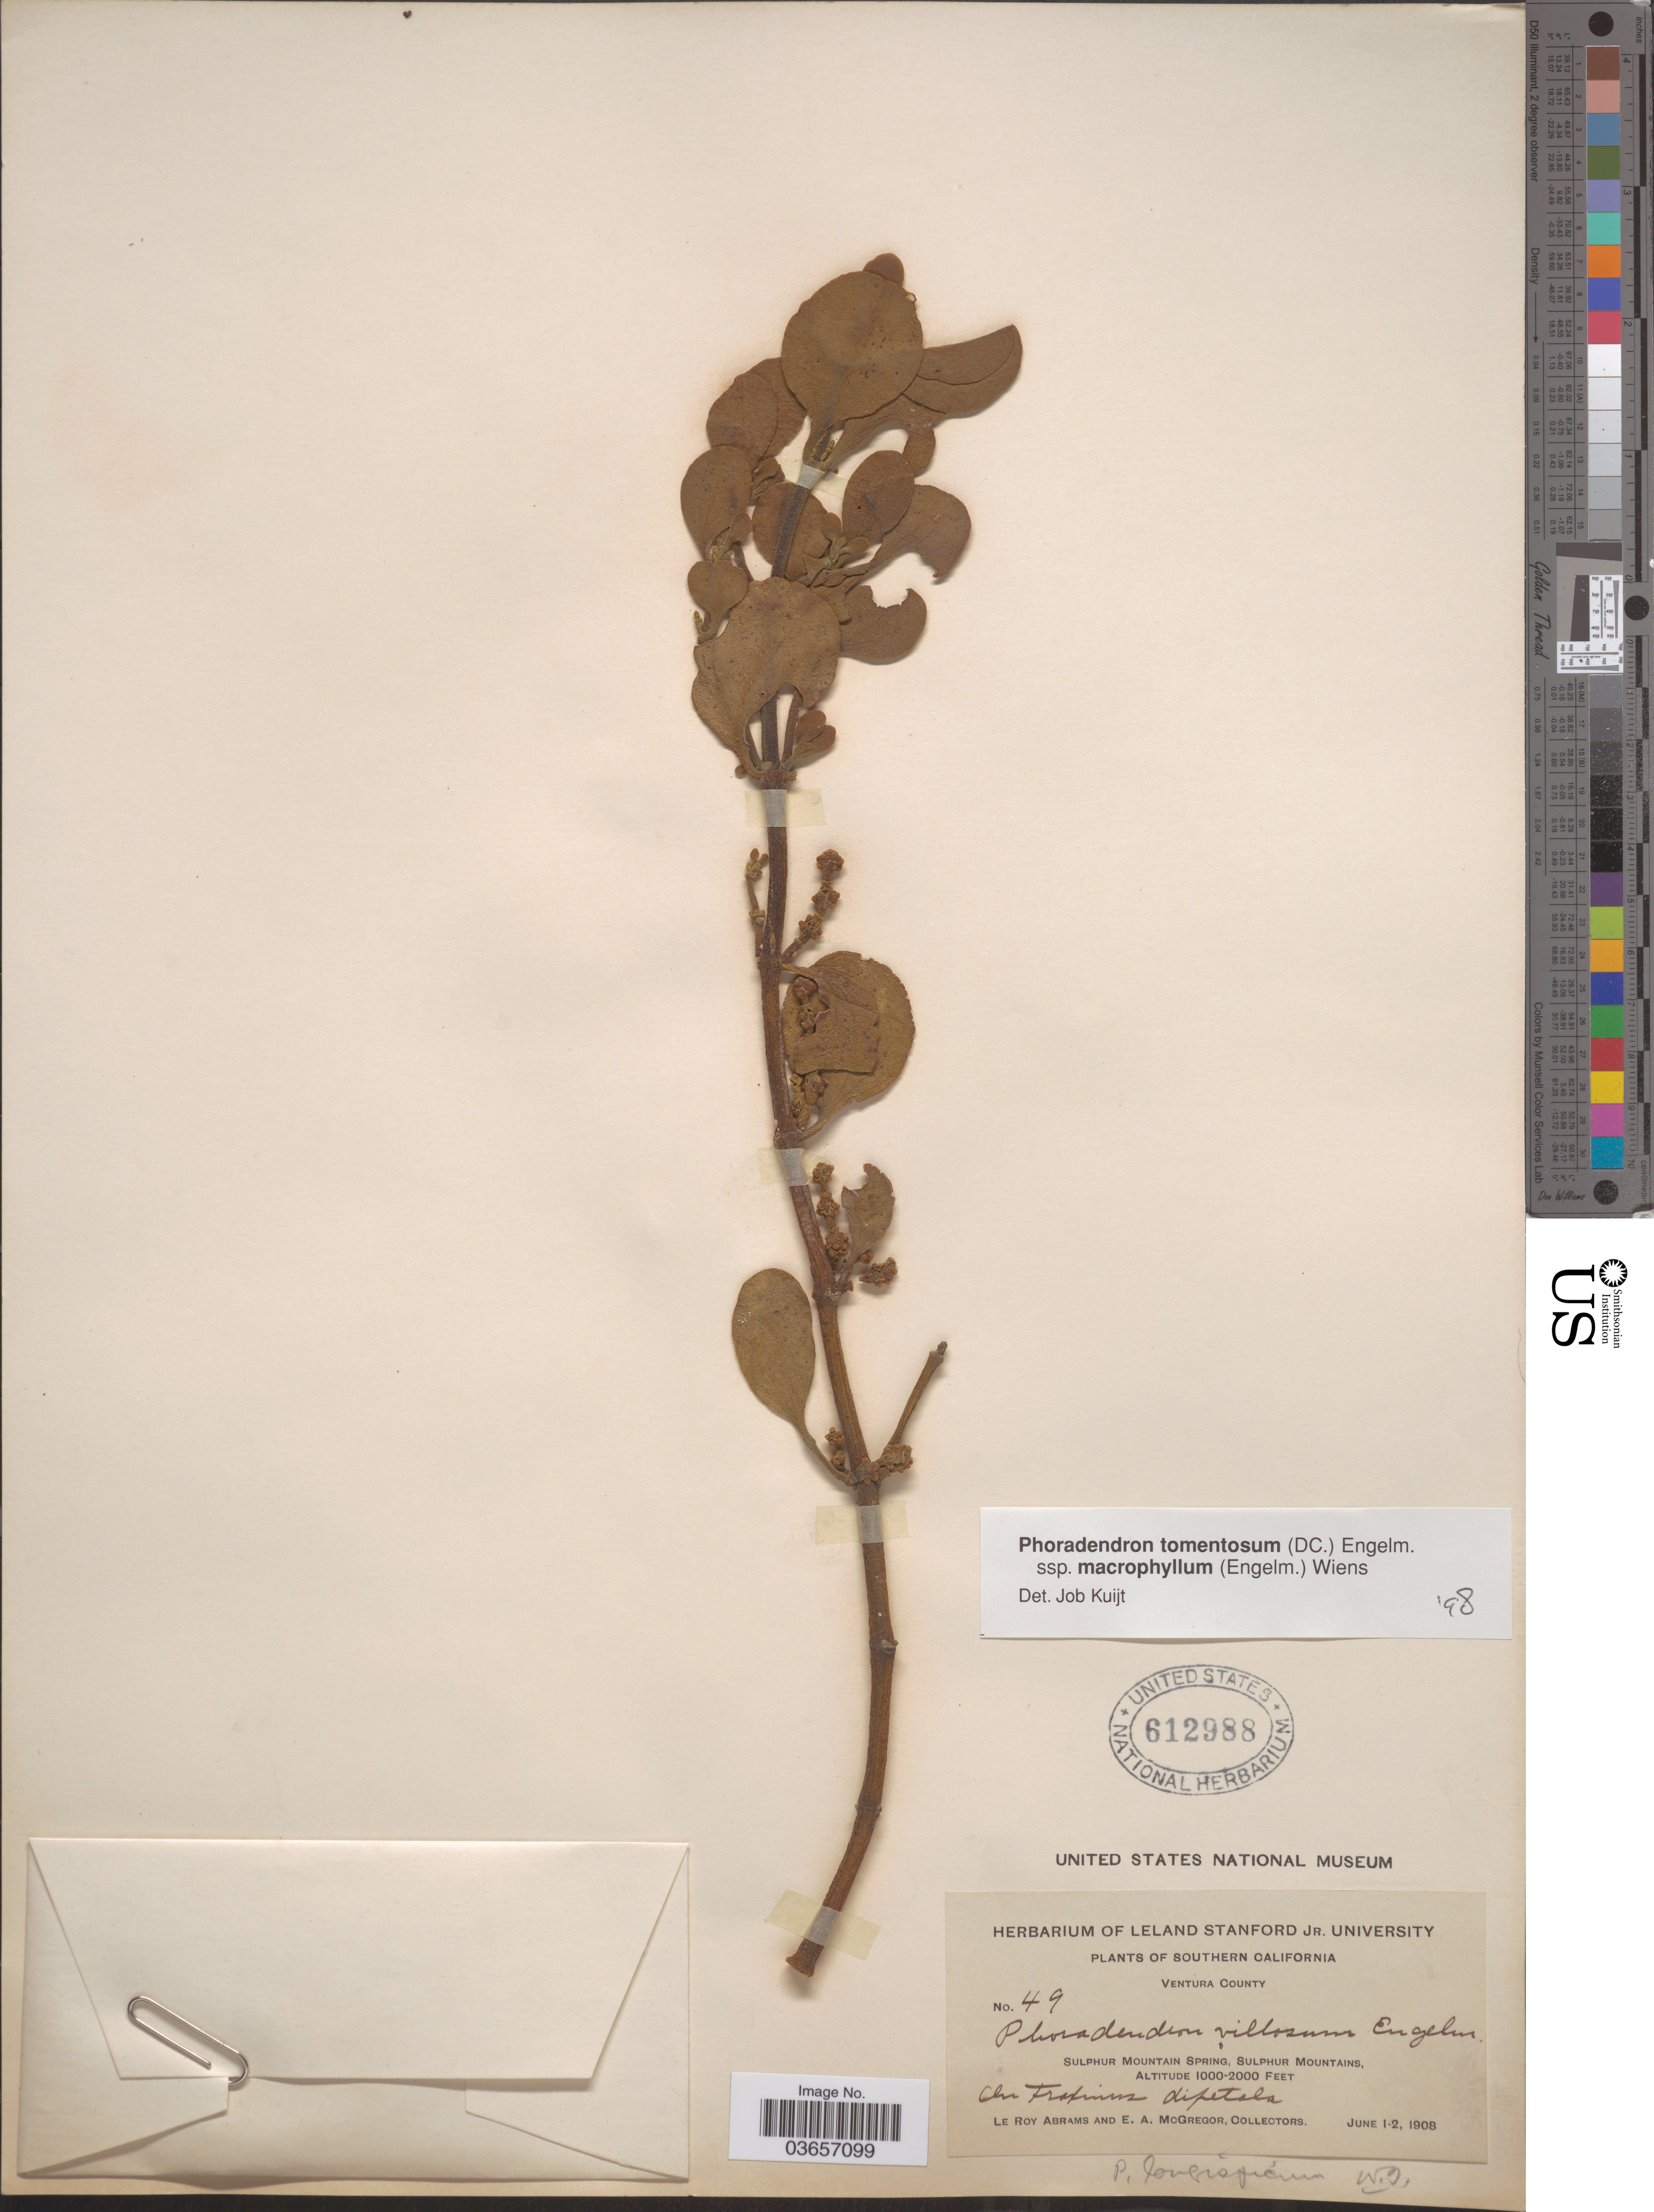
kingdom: Plantae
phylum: Tracheophyta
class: Magnoliopsida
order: Santalales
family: Viscaceae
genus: Phoradendron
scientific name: Phoradendron tomentosum subsp. macrophyllum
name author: DC.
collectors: L. Abrams & E. A. McGregor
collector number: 49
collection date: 1908-06-01/1908-06-02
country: United States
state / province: California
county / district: Ventura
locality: Southern California. Ventura County. Sulphur Mountain Spring, Sulphur Mountains.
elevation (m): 305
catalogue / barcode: US 612988